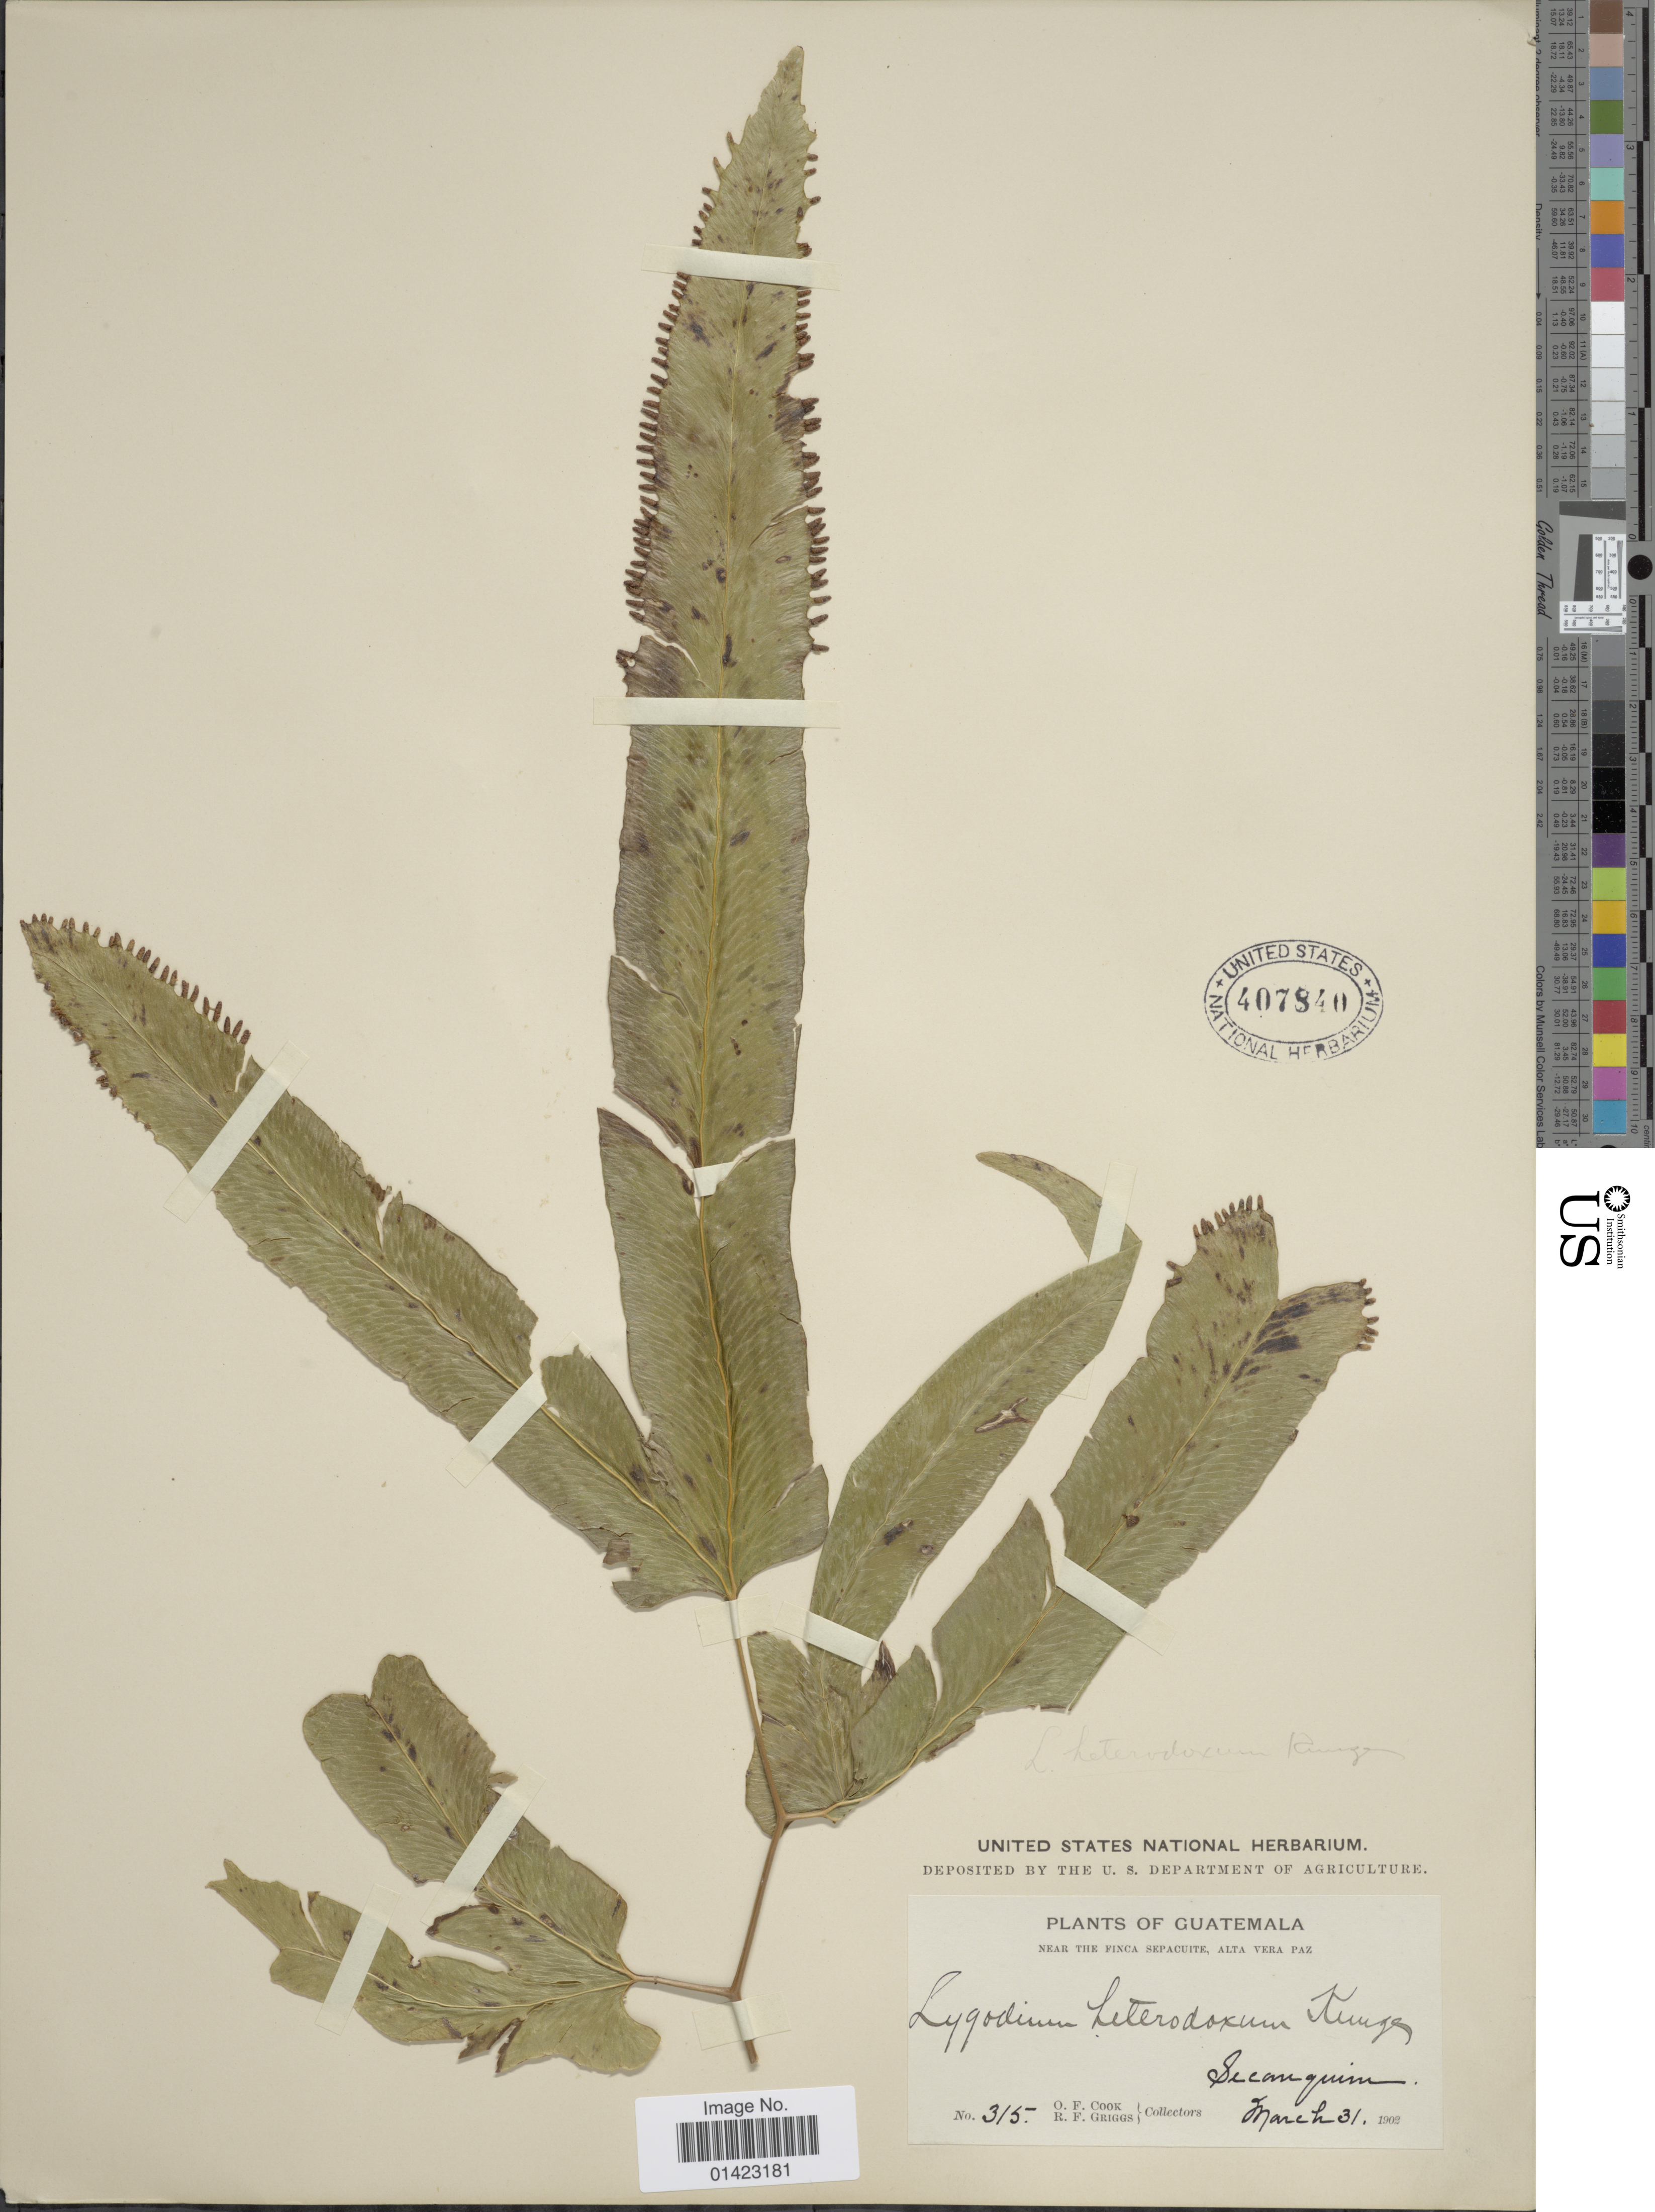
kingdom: Plantae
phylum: Tracheophyta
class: Polypodiopsida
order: Schizaeales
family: Lygodiaceae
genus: Lygodium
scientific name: Lygodium heterodoxum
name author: Kunze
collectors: O. F. Cook & R. F. Griggs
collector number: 315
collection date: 1902-03-31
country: Guatemala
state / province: Alta Verapaz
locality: Near the Finca Sepacuite, Alta Verapaz, Secanquin.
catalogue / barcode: US 407840